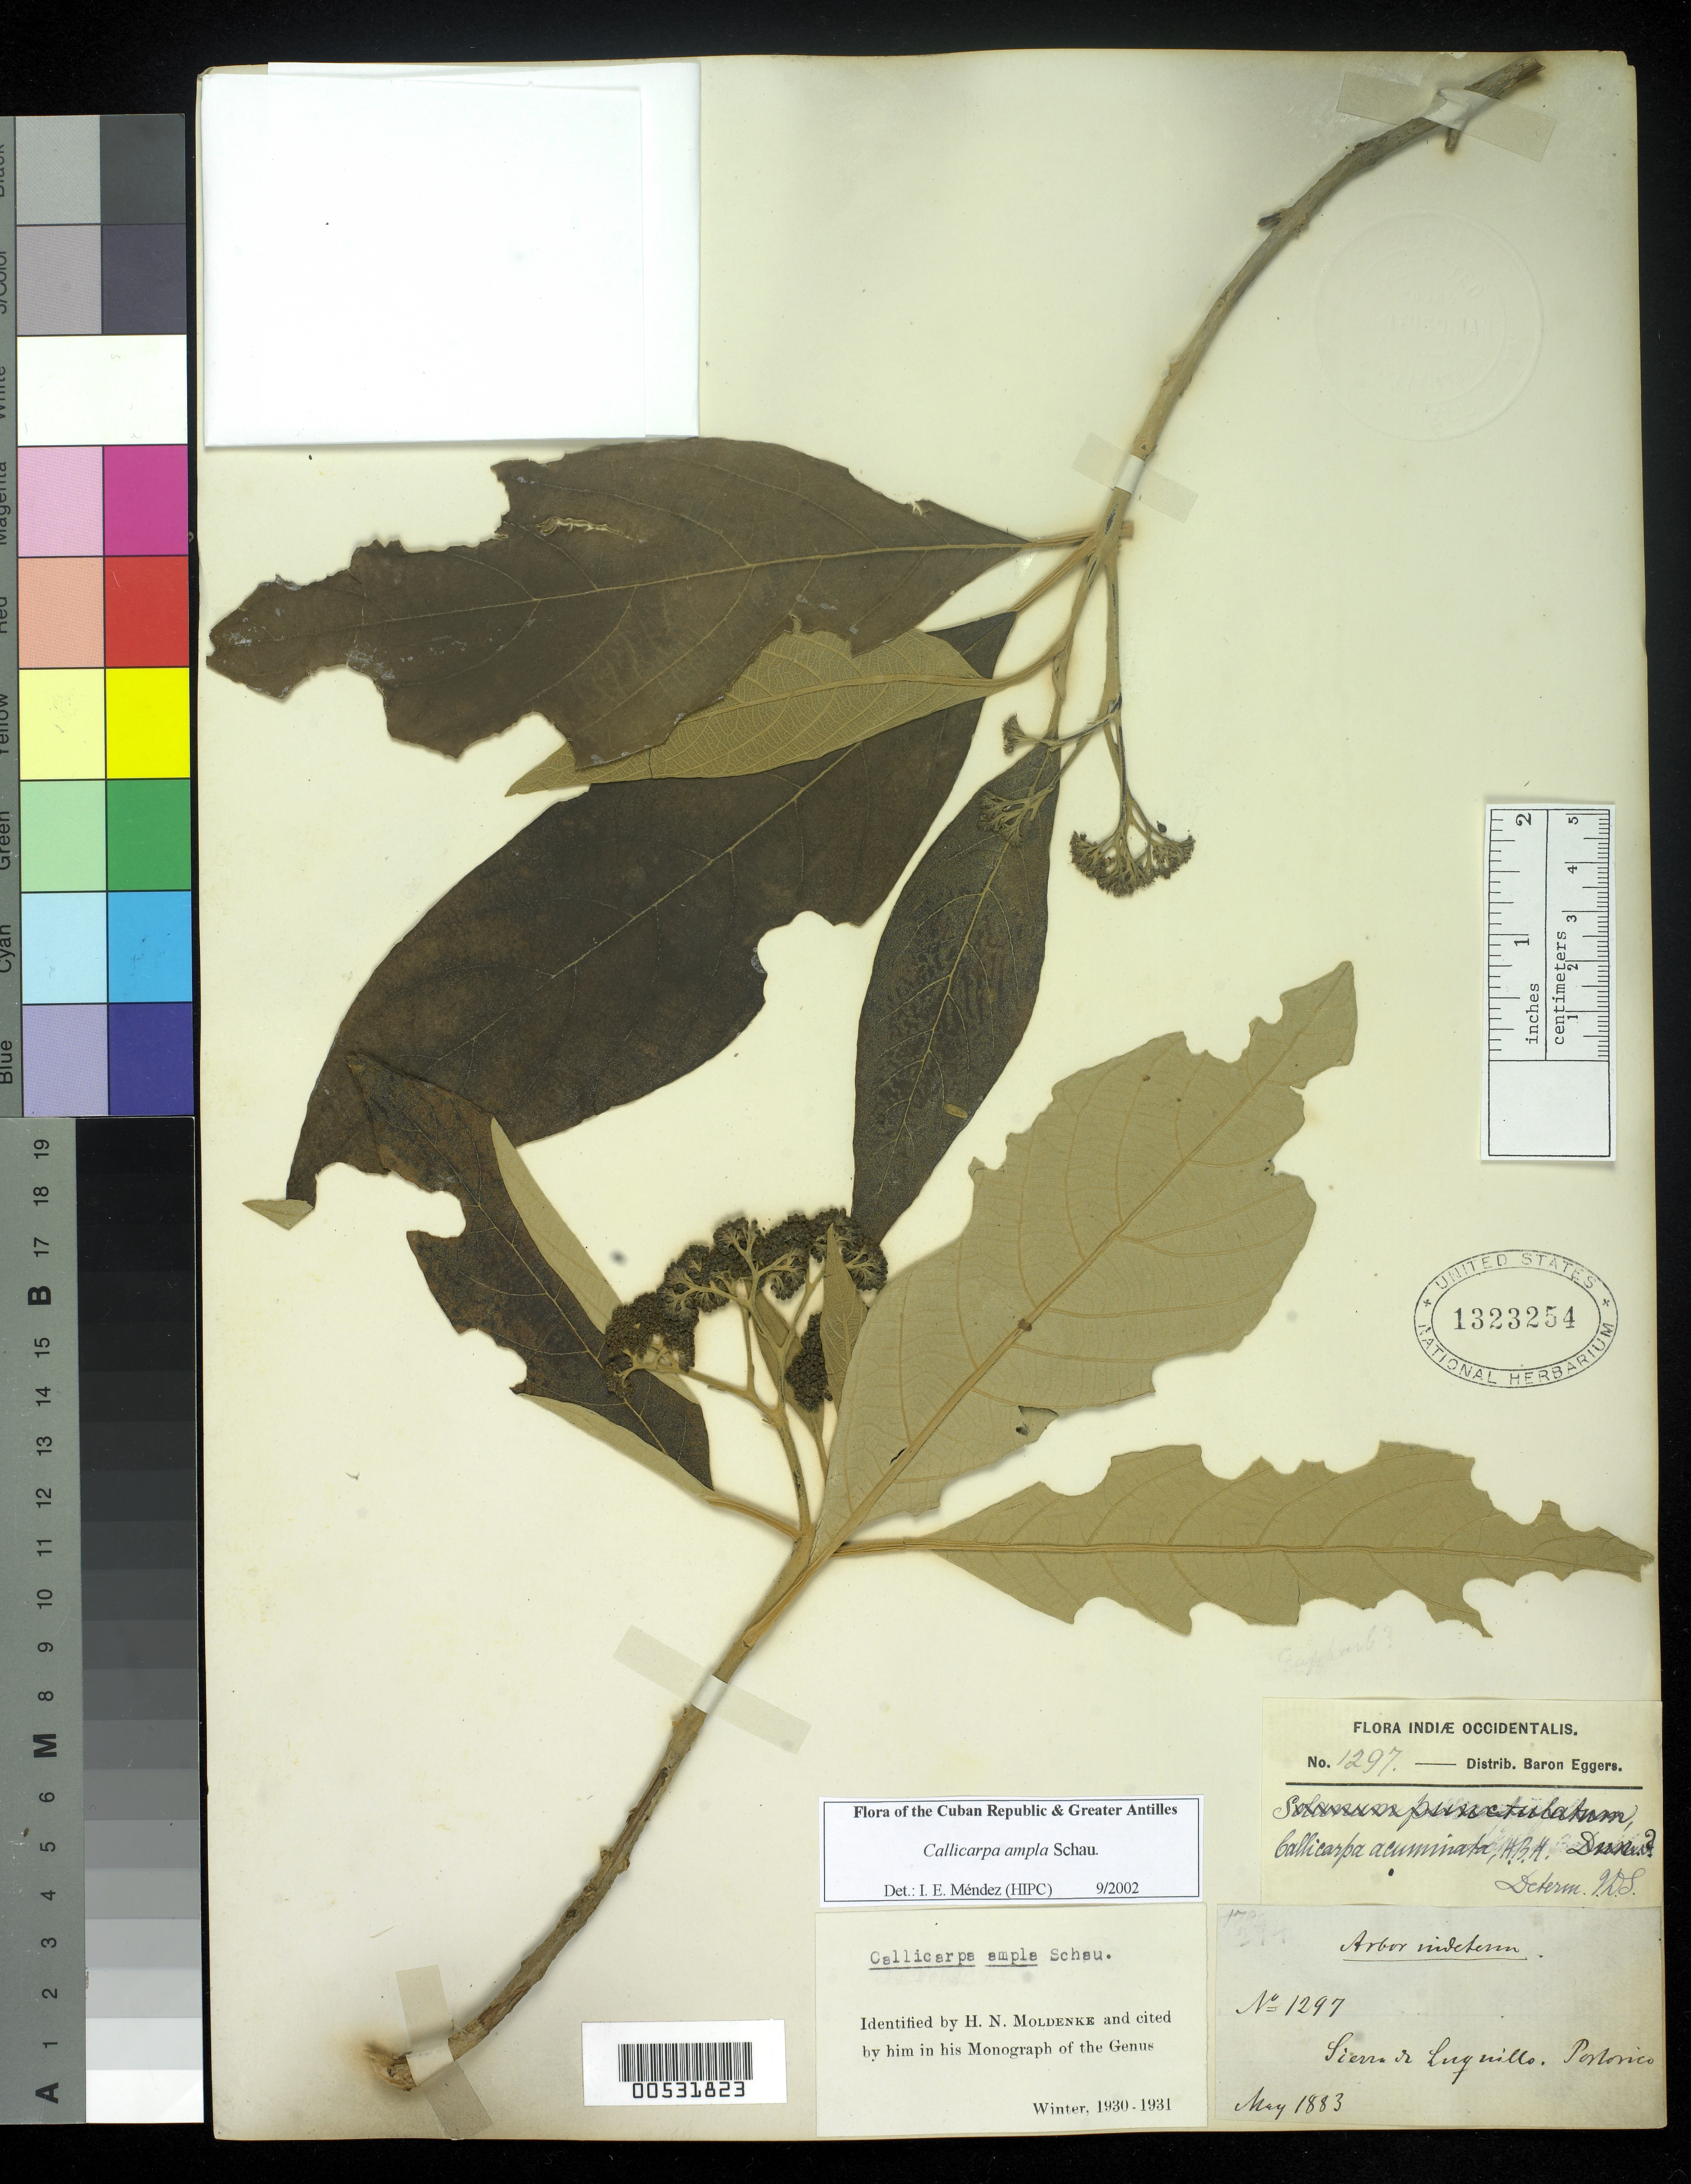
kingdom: Plantae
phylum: Tracheophyta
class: Magnoliopsida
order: Lamiales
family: Lamiaceae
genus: Callicarpa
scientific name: Callicarpa ampla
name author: Schauer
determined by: Moldenke, H. N.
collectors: H. F. A. von Eggers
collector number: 1297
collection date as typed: May 1883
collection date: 1883-05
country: United States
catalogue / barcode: US 1323254